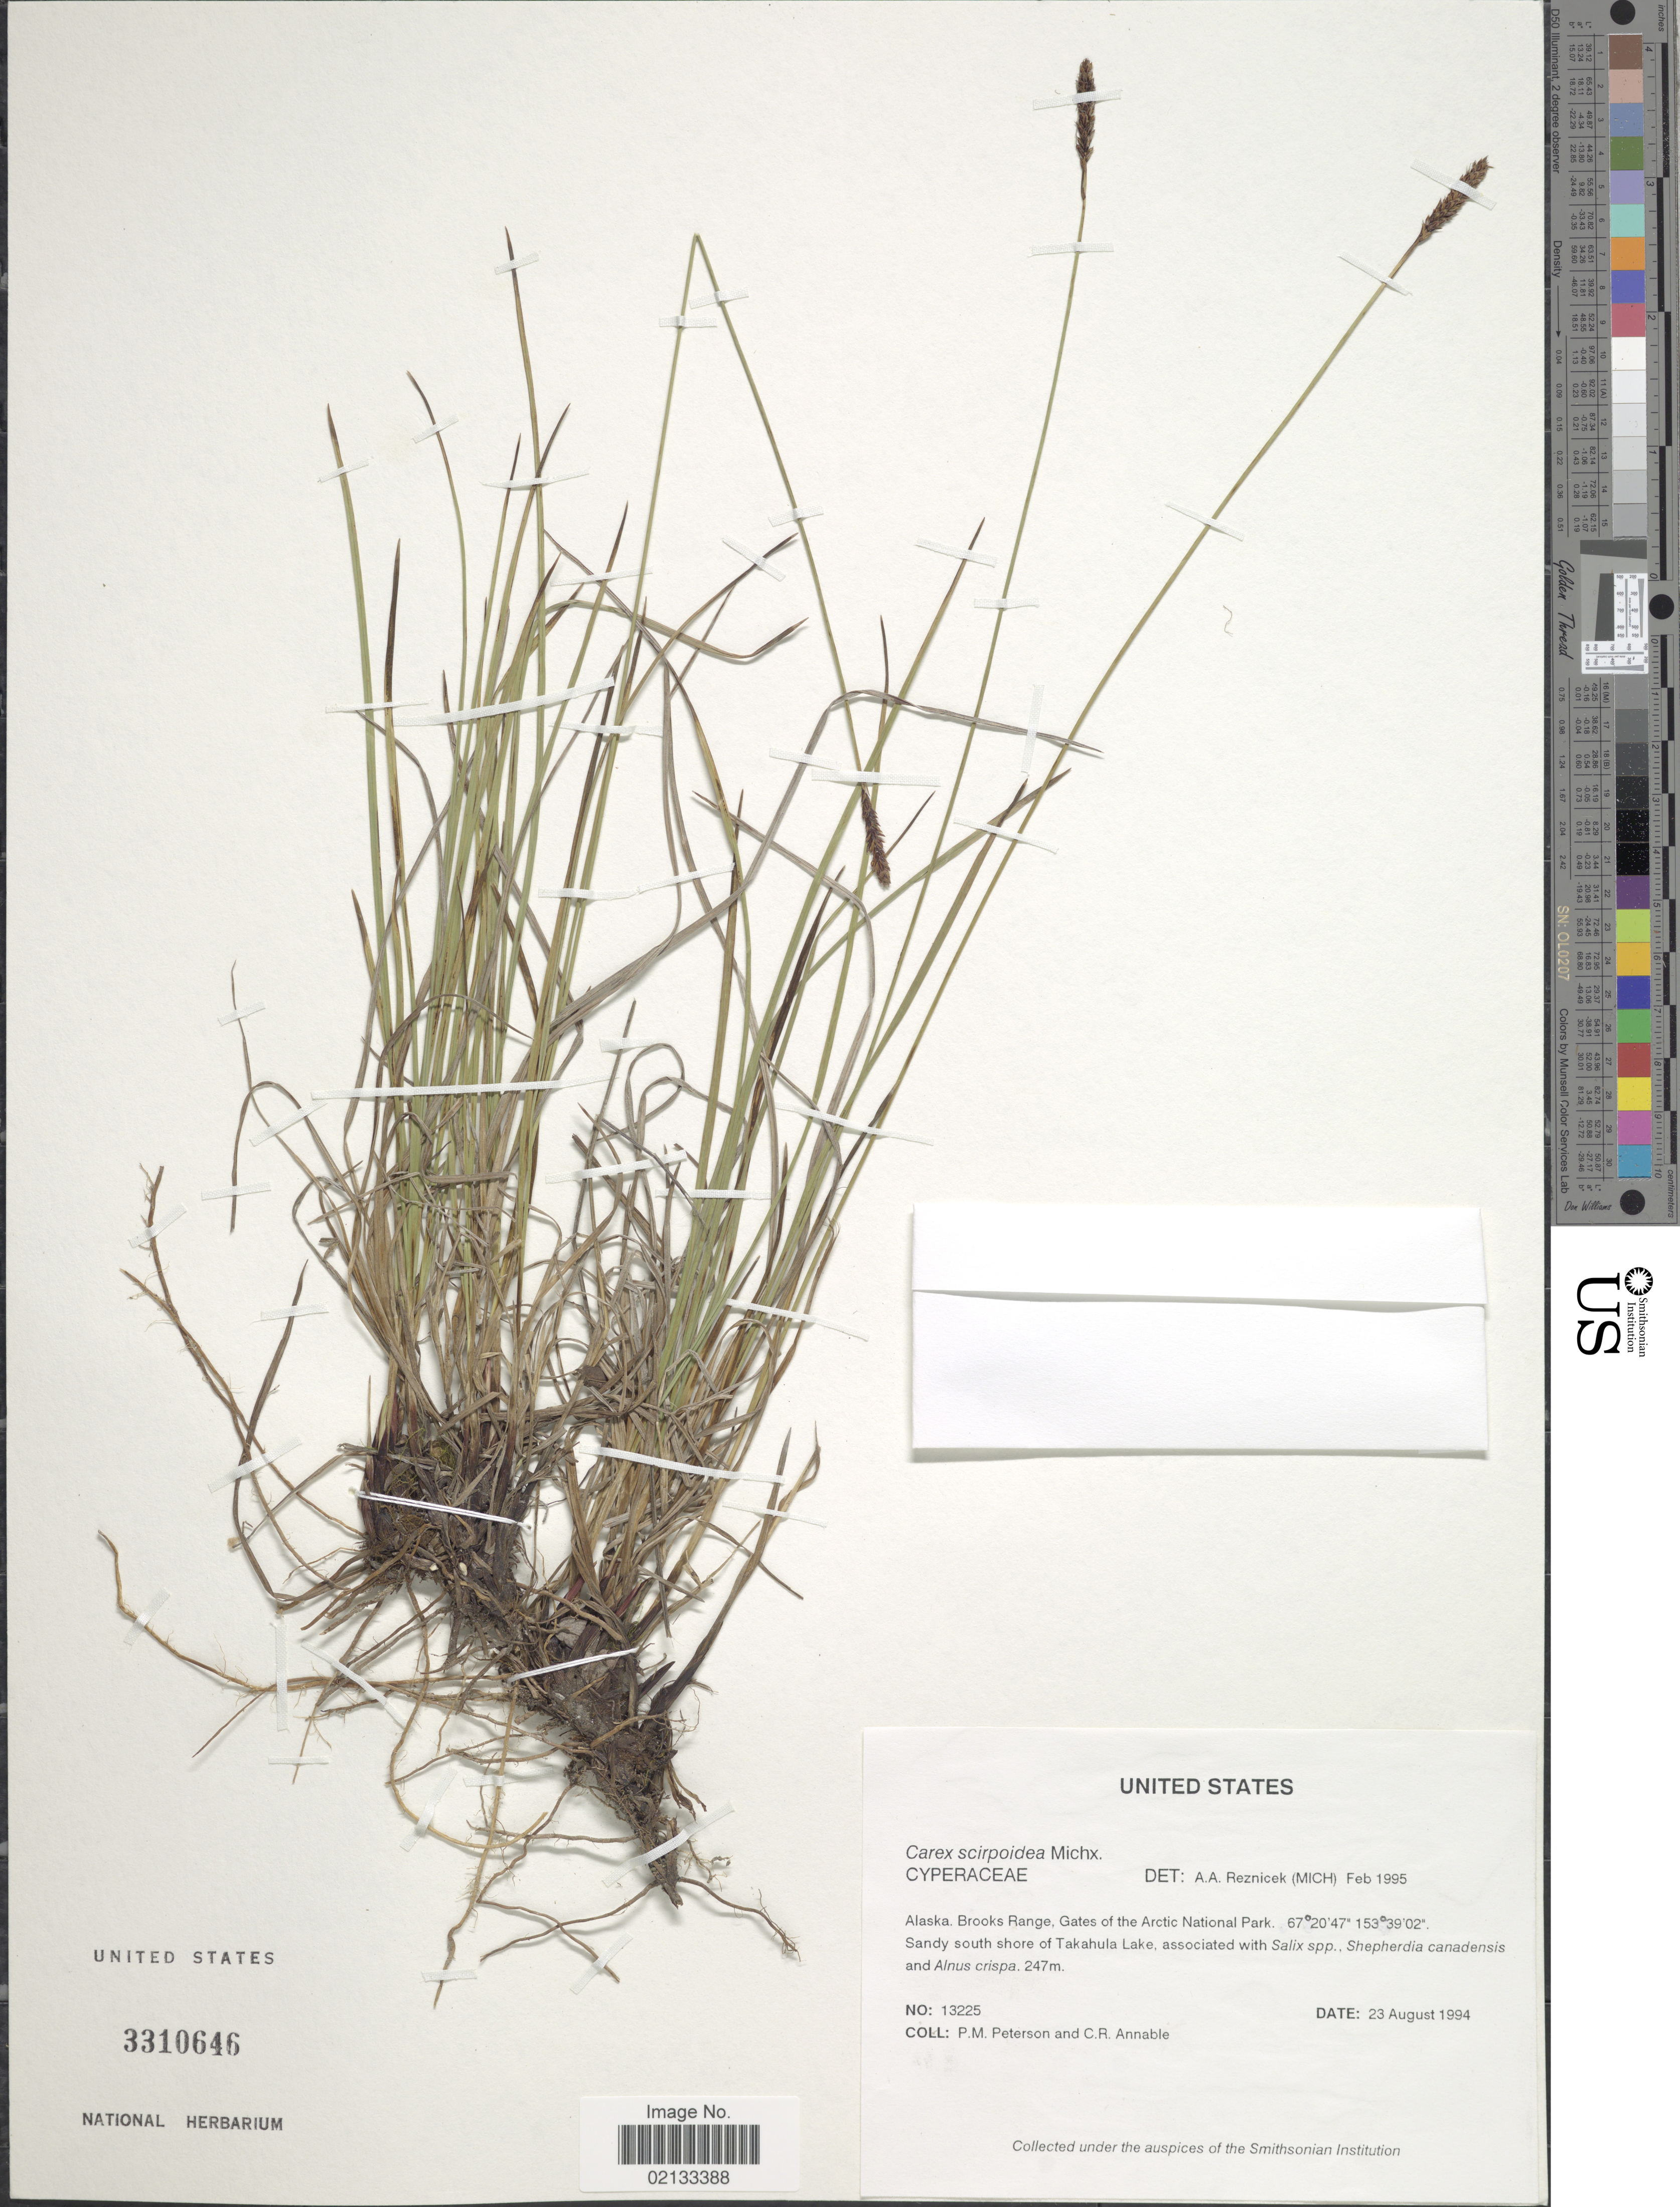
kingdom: Plantae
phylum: Tracheophyta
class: Liliopsida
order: Poales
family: Cyperaceae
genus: Carex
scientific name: Carex scirpoidea subsp. scirpoidea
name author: Michx.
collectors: P. M. Peterson & C. R. Annable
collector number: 13225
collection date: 1994-08-23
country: United States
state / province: Alaska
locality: Brooks Range, Gates of the Arctic National Park, Sandy south shore of Takahula Lake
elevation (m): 247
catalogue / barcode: US 3310646